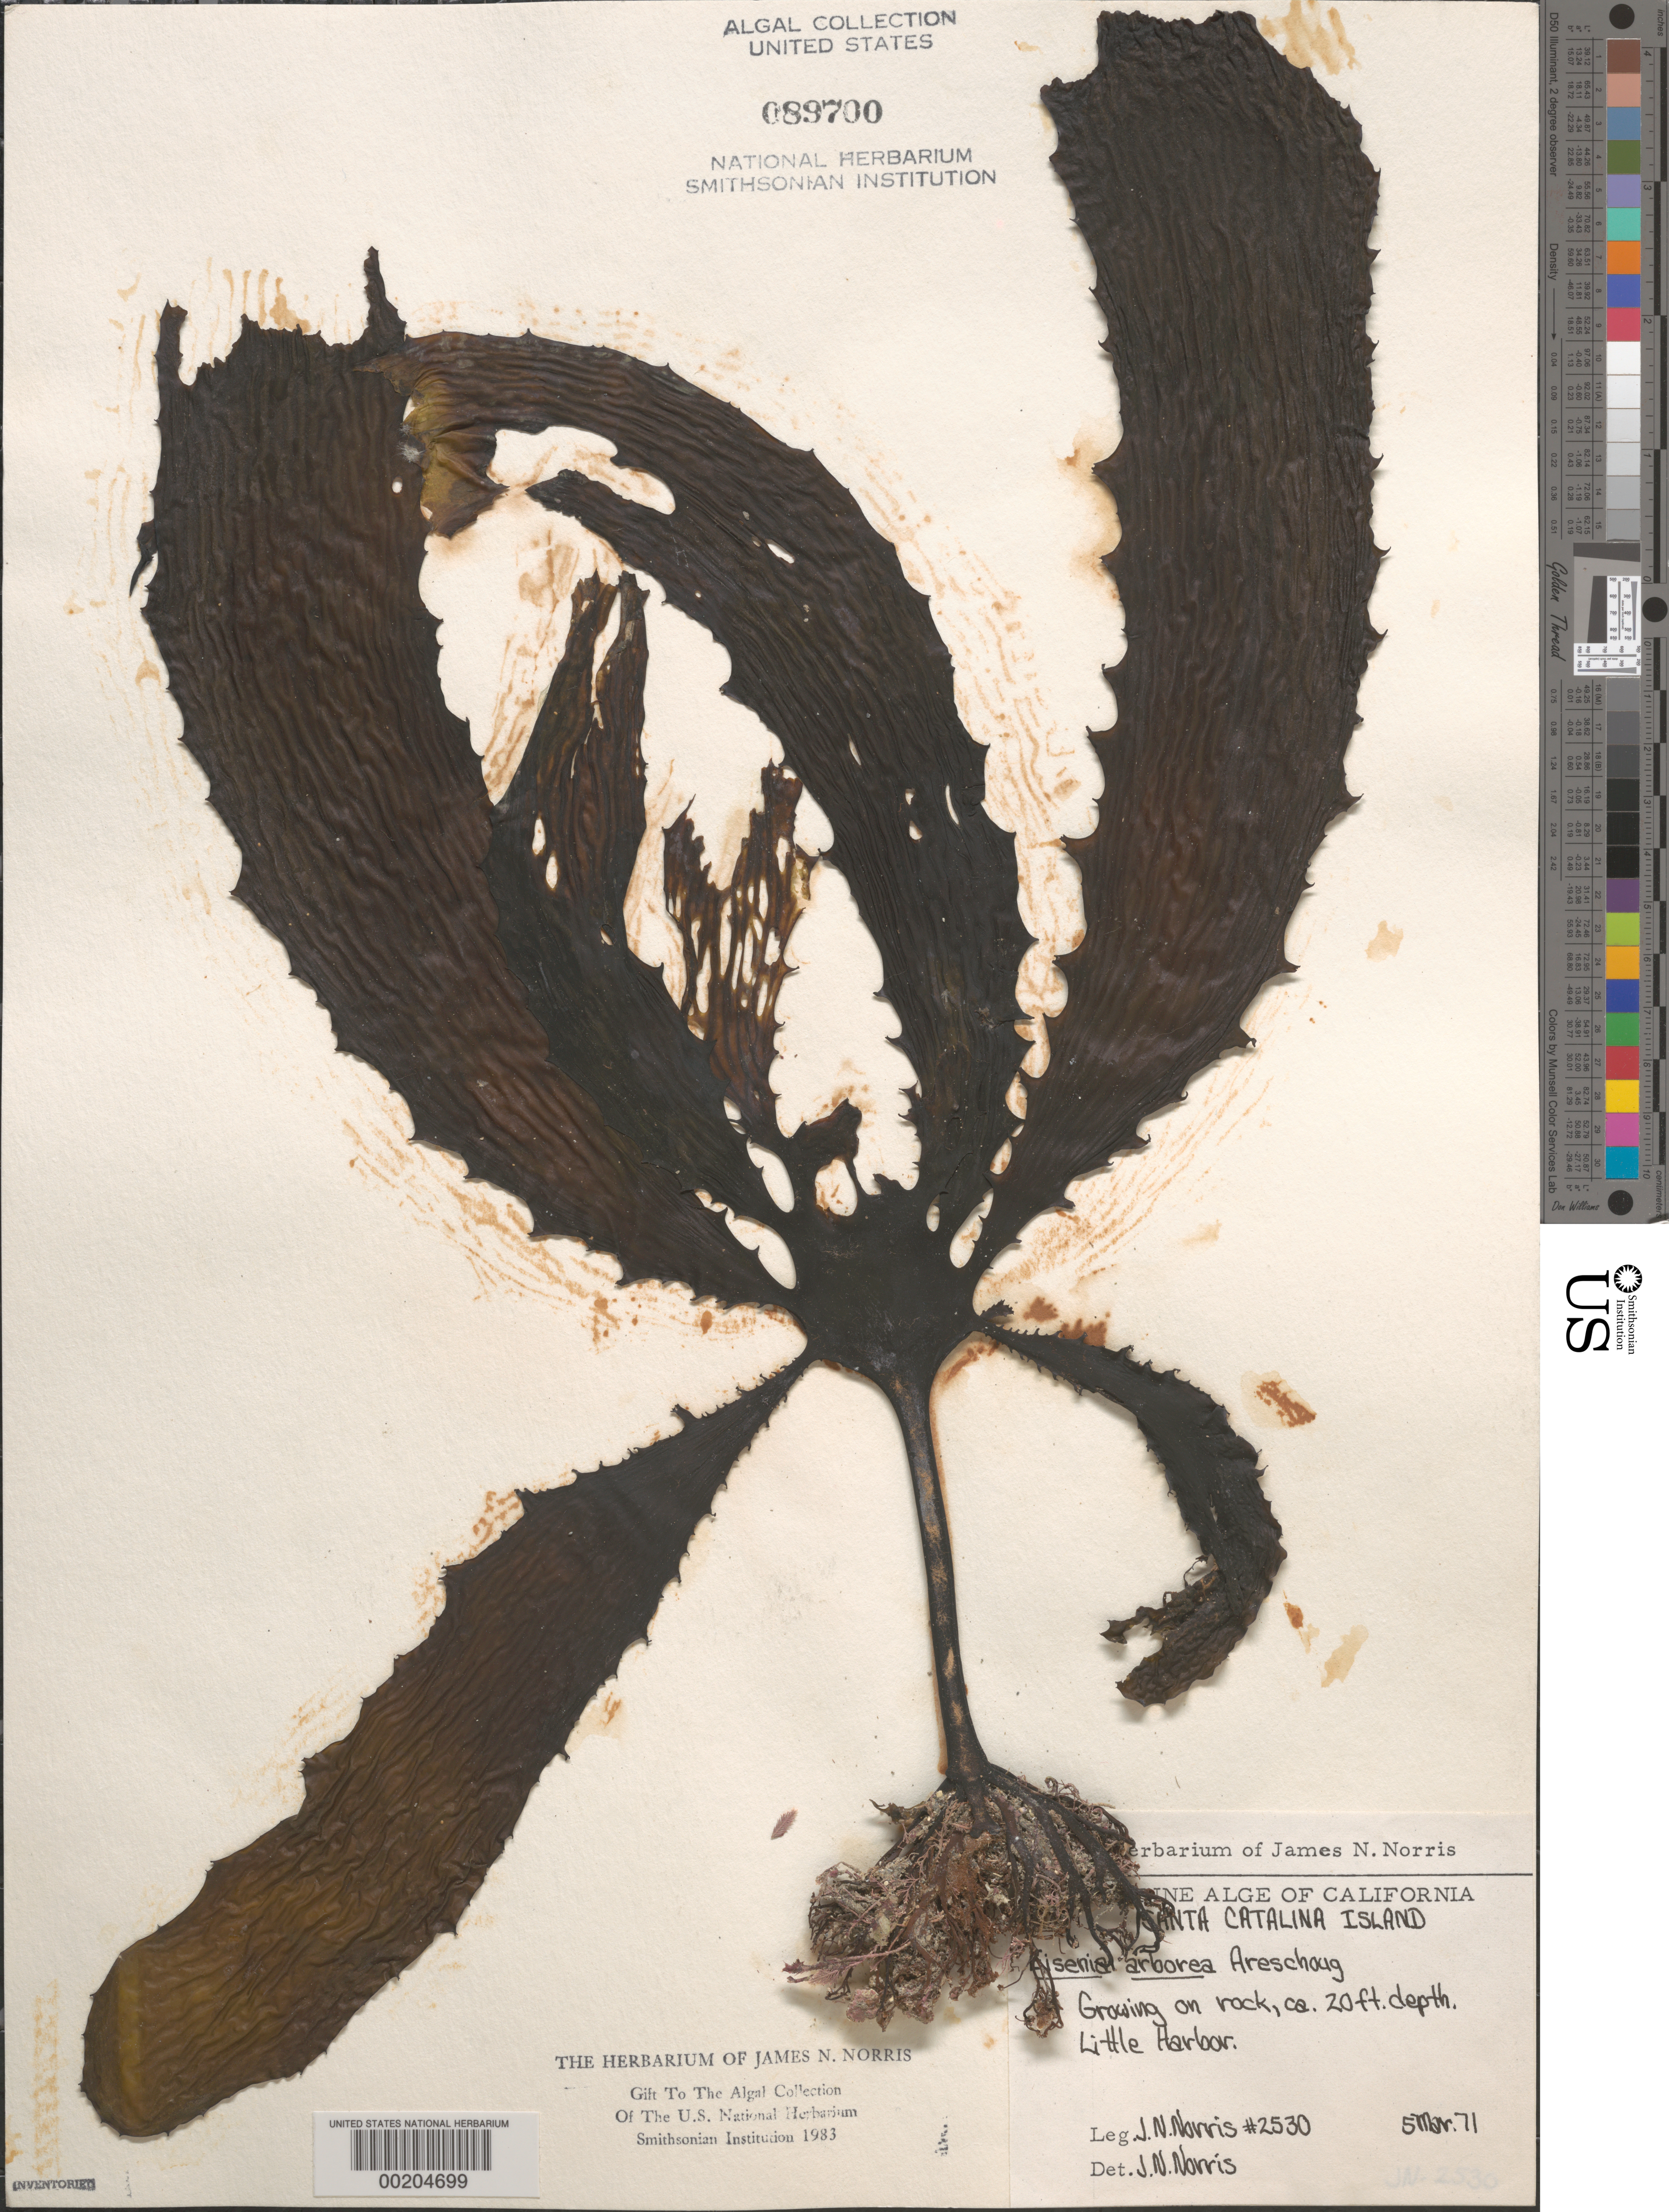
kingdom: Chromista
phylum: Ochrophyta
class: Phaeophyceae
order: Laminariales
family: Lessoniaceae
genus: Eisenia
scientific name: Eisenia arborea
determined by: Norris, James N.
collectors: J. N. Norris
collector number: JN-2530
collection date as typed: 05 Mar 1971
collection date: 1971-03-05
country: United States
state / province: California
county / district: Los Angeles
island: Santa Catalina Island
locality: Little Harbor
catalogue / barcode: US 89700